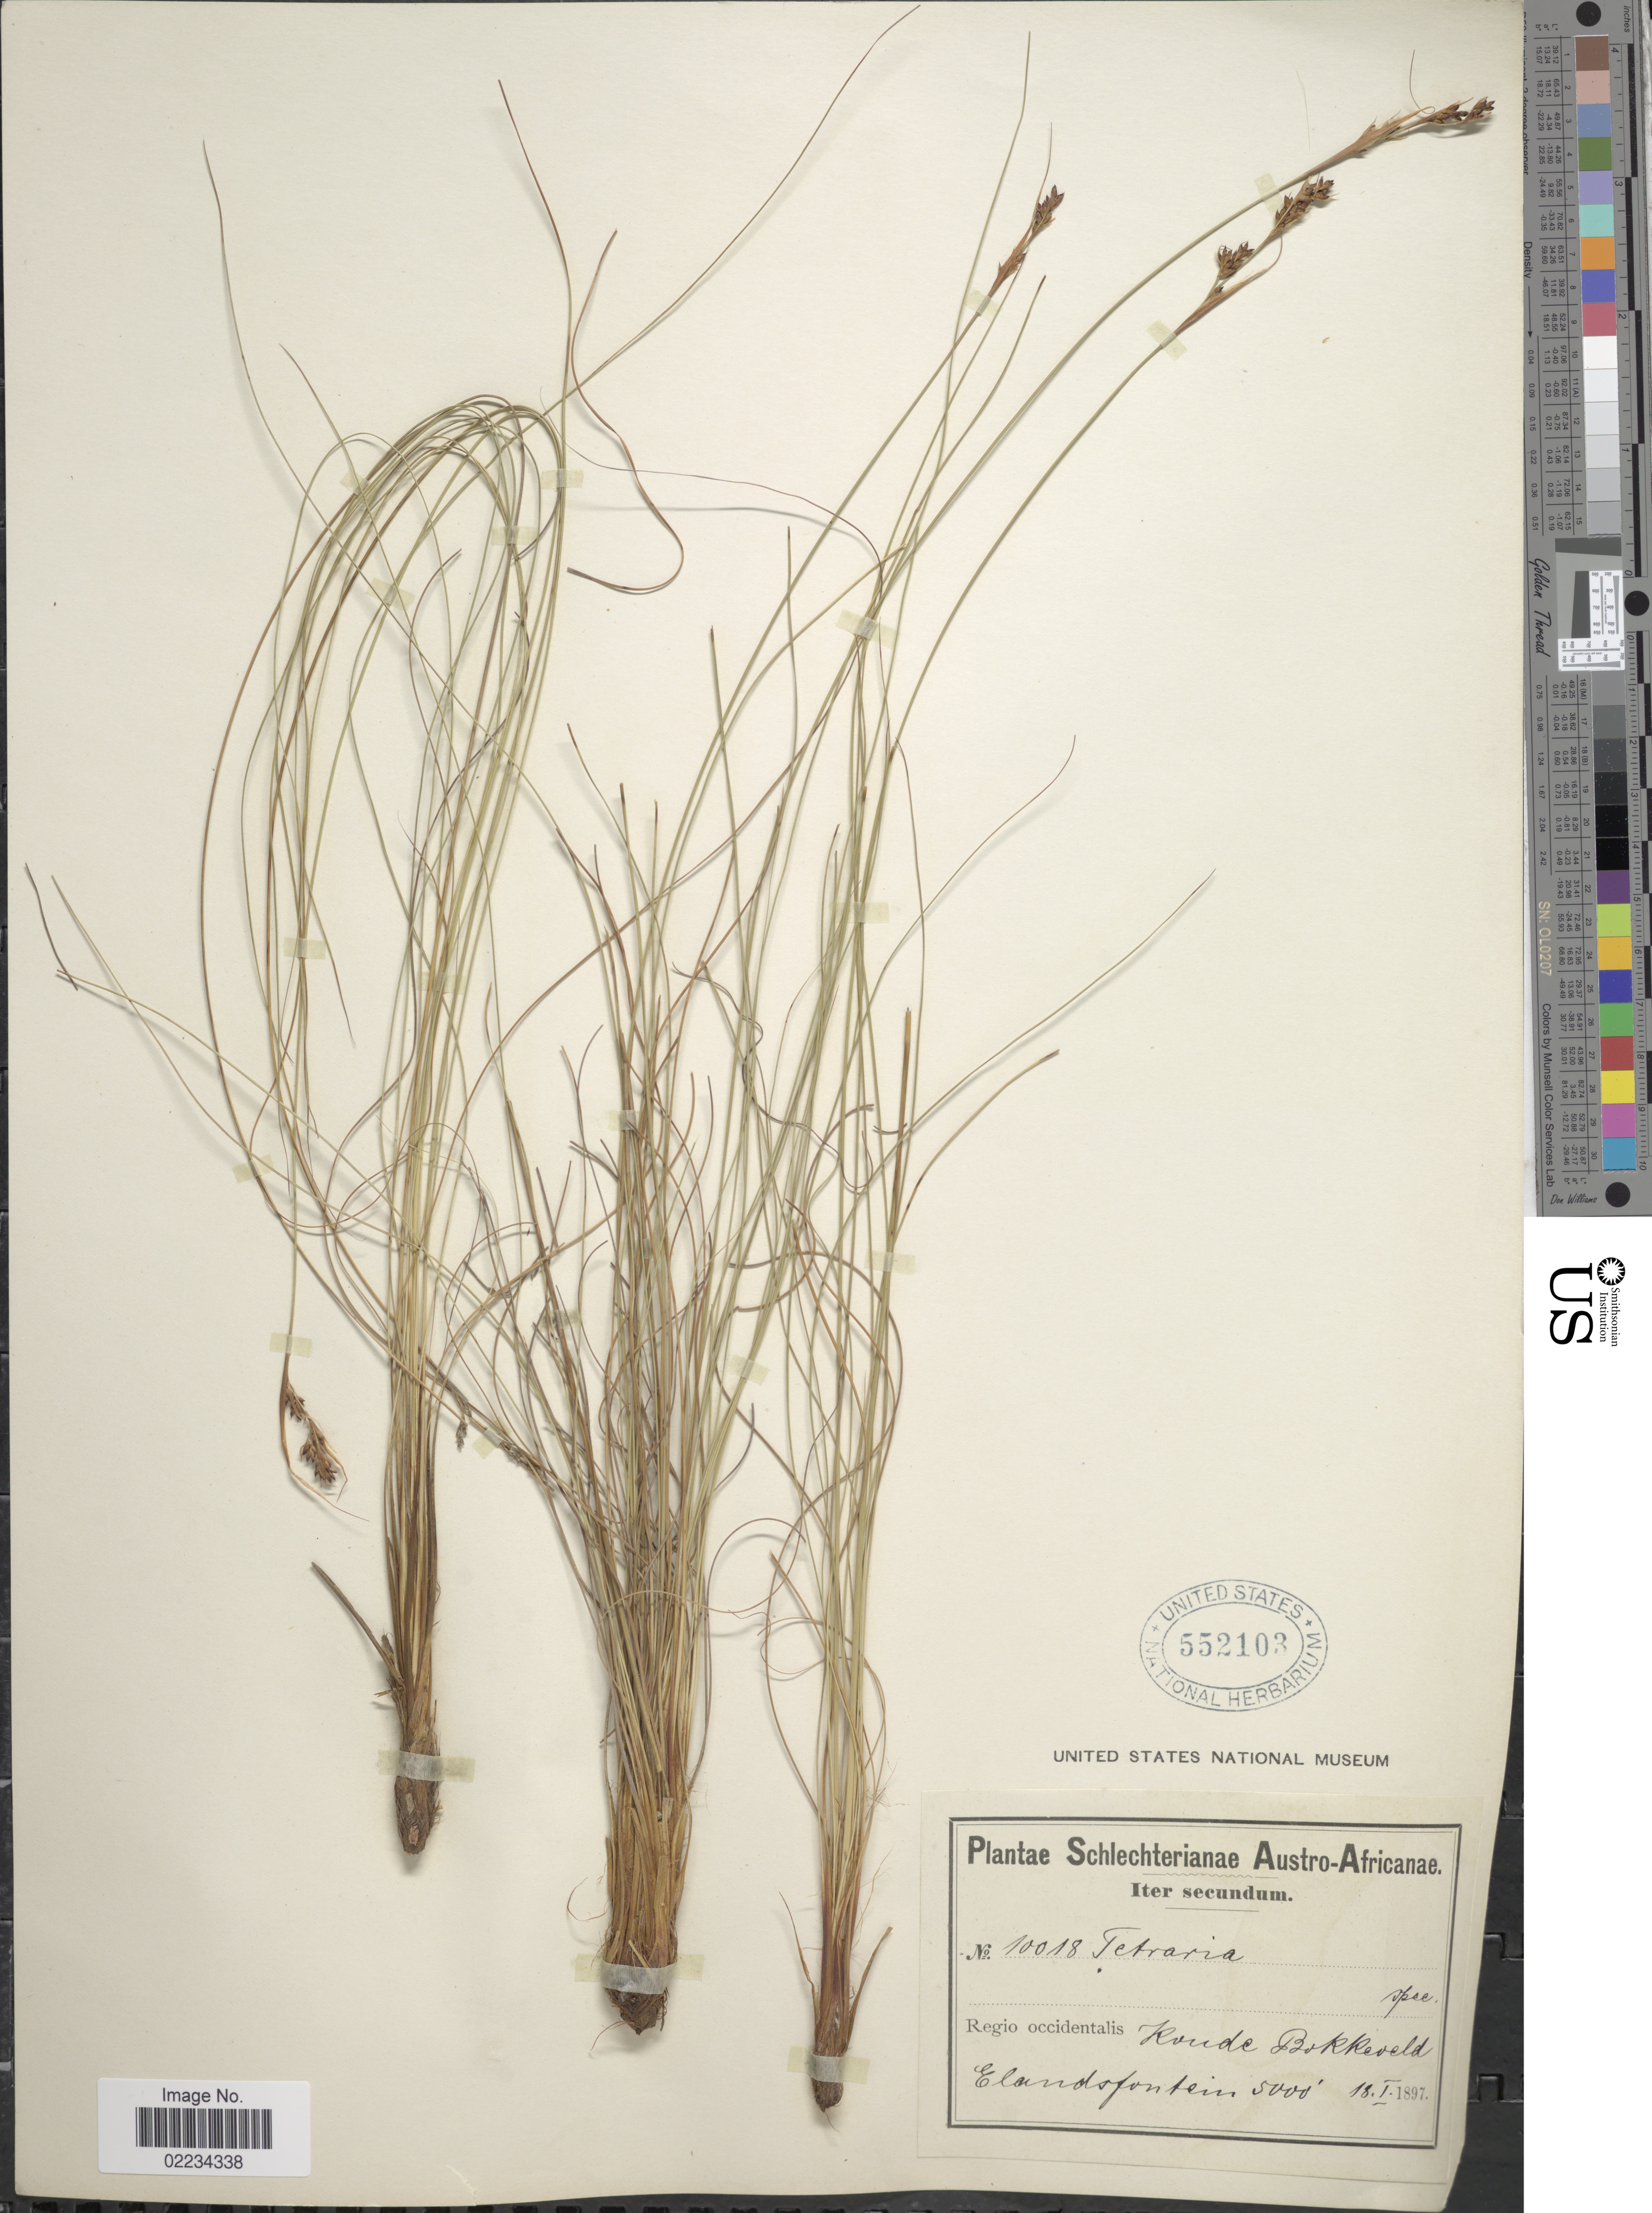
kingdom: Plantae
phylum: Tracheophyta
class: Liliopsida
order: Poales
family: Cyperaceae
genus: Tetraria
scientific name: Tetraria ferruginea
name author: C.B. Clarke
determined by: Strong, Mark T., (BOT), Smithsonian Institution - National Museum of Natural History (UNITED STATES)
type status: Type Collection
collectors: Schlechter, --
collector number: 10018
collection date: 1897-01-18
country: South Africa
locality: Austro-Africanae, Iter secundum, Regio occidentalis Koude Bokkeveld, Elandsfontein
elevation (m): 1524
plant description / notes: Potential type of Tetraria ferruginea C.B.Clarke. Specimen retrieved from general collection and stored at Type Register.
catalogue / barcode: US 552103